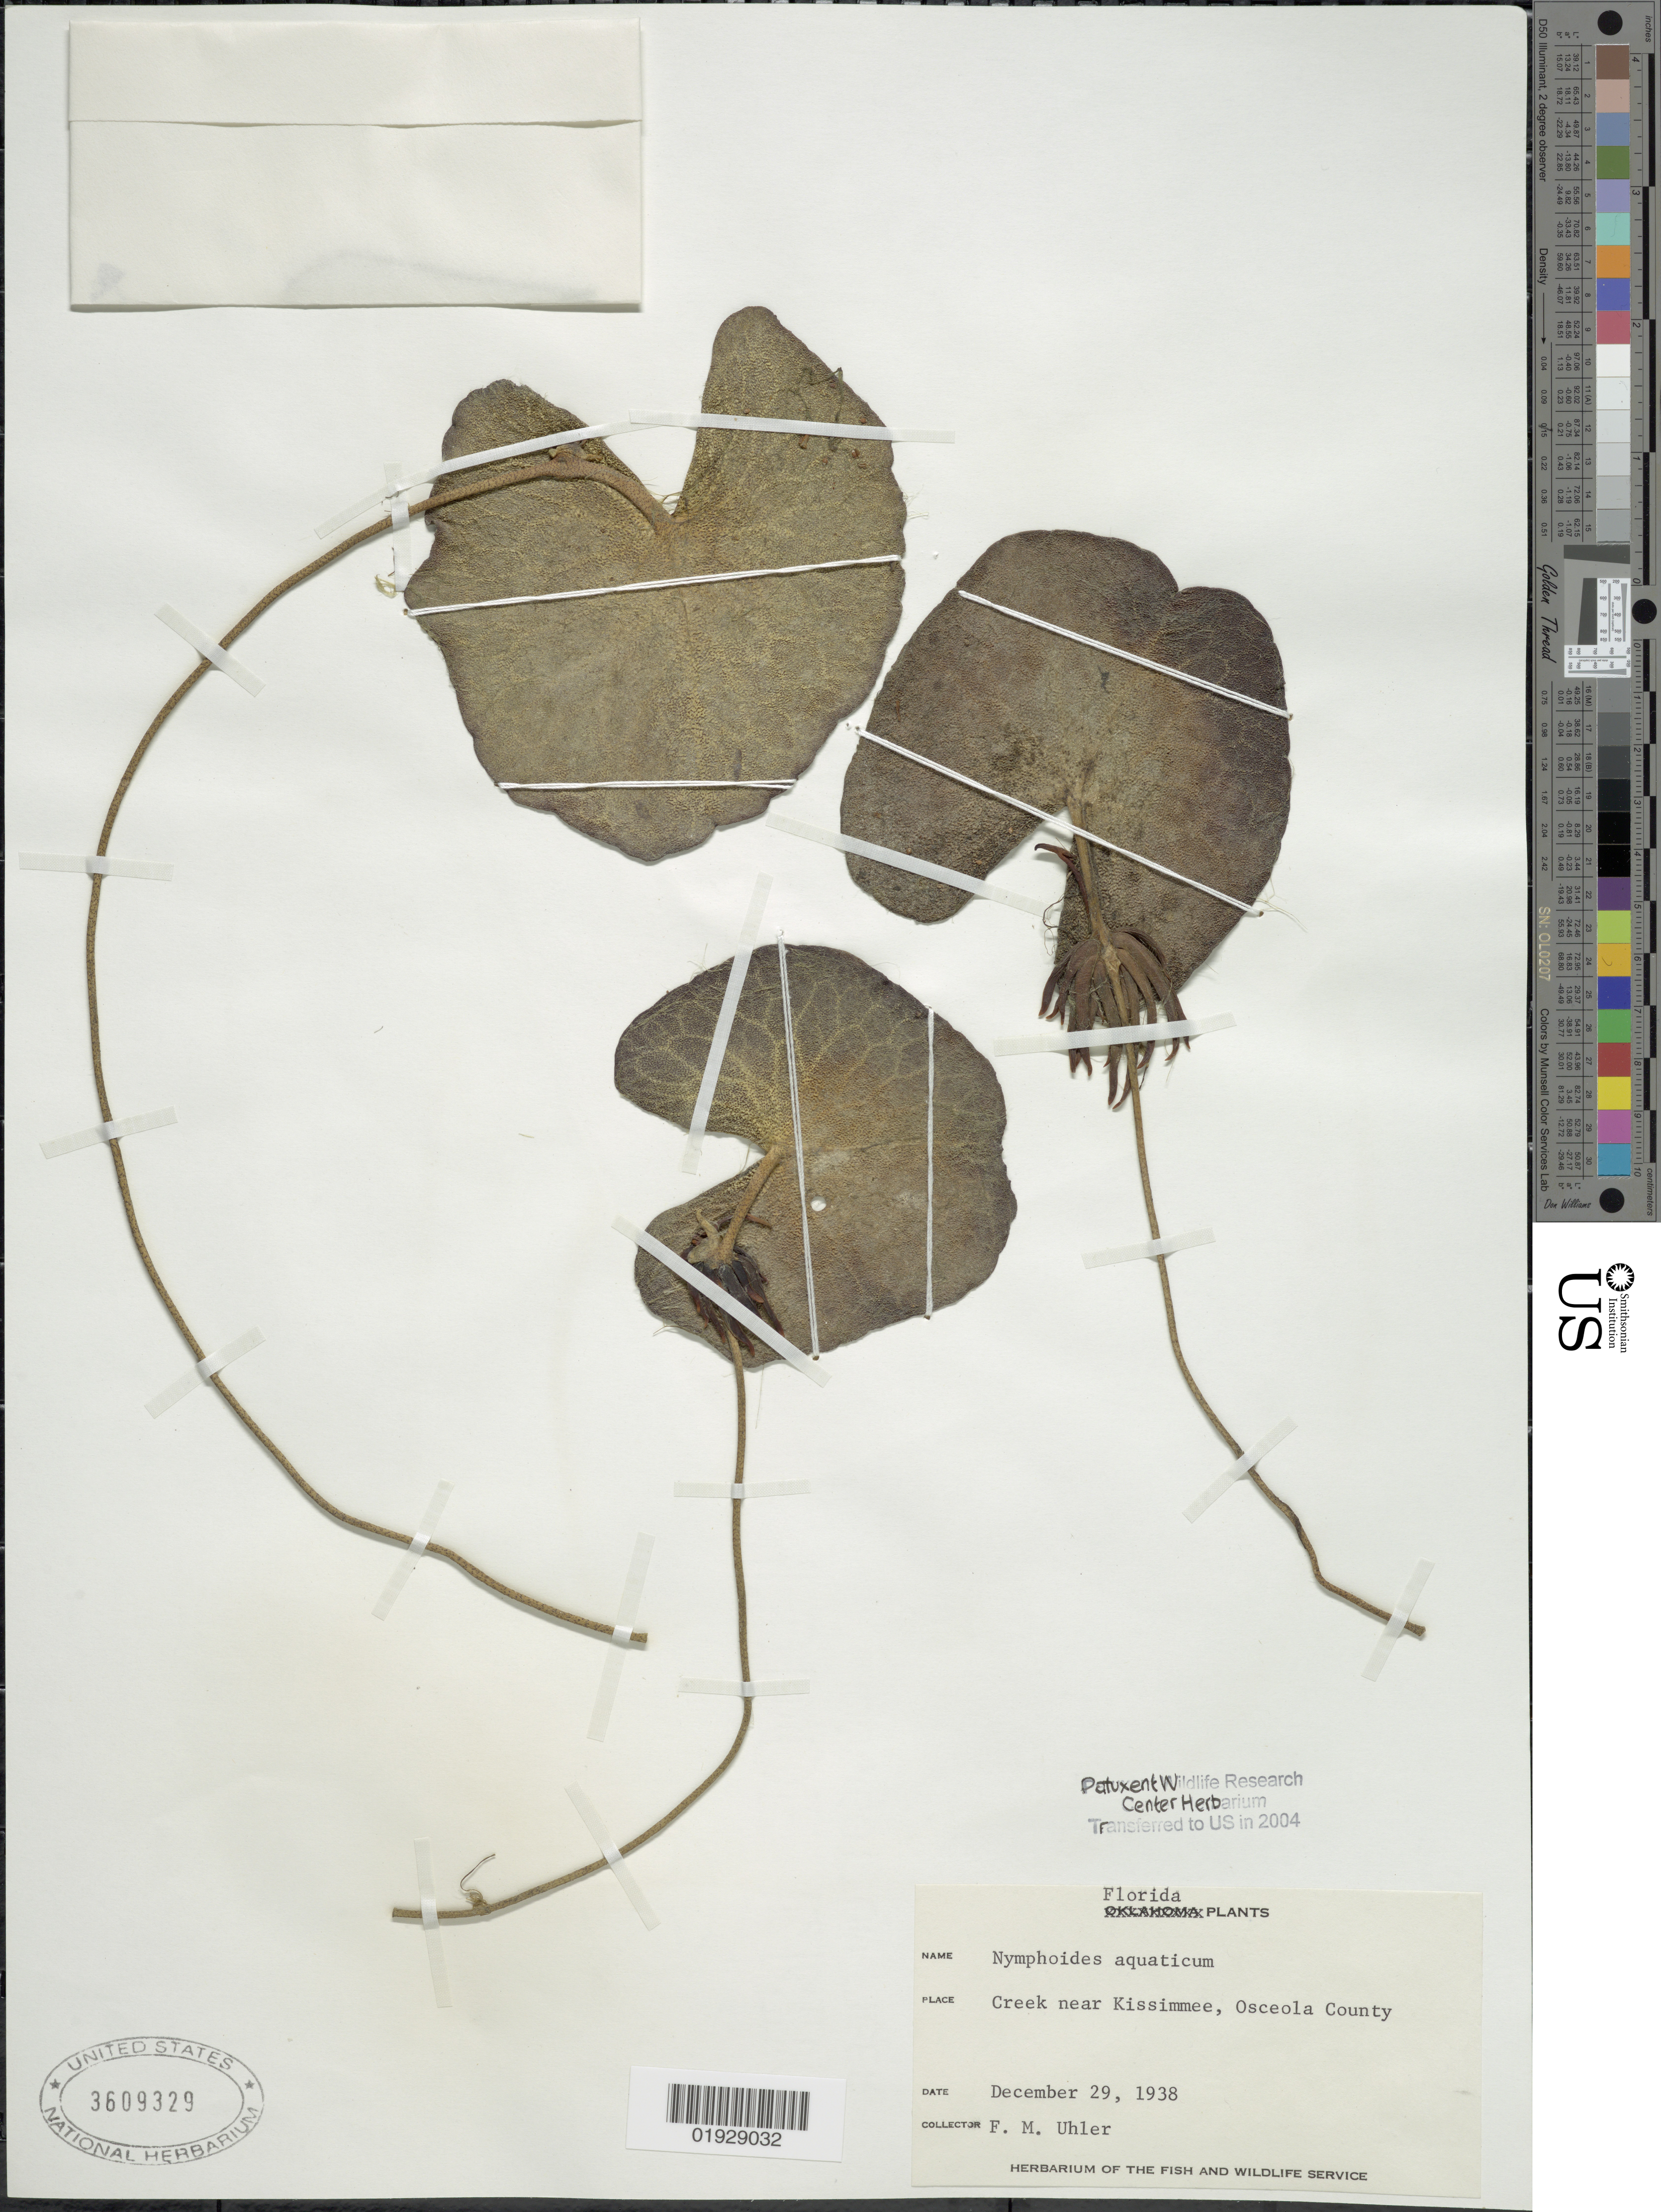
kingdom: Plantae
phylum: Tracheophyta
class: Magnoliopsida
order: Asterales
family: Menyanthaceae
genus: Nymphoides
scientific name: Nymphoides aquatica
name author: (J.F. Gmel.) Kuntze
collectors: F. M. Uhler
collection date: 1938-12-29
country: United States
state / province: Florida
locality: Creek near Kissimmee, Osceola County.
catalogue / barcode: US 3609329